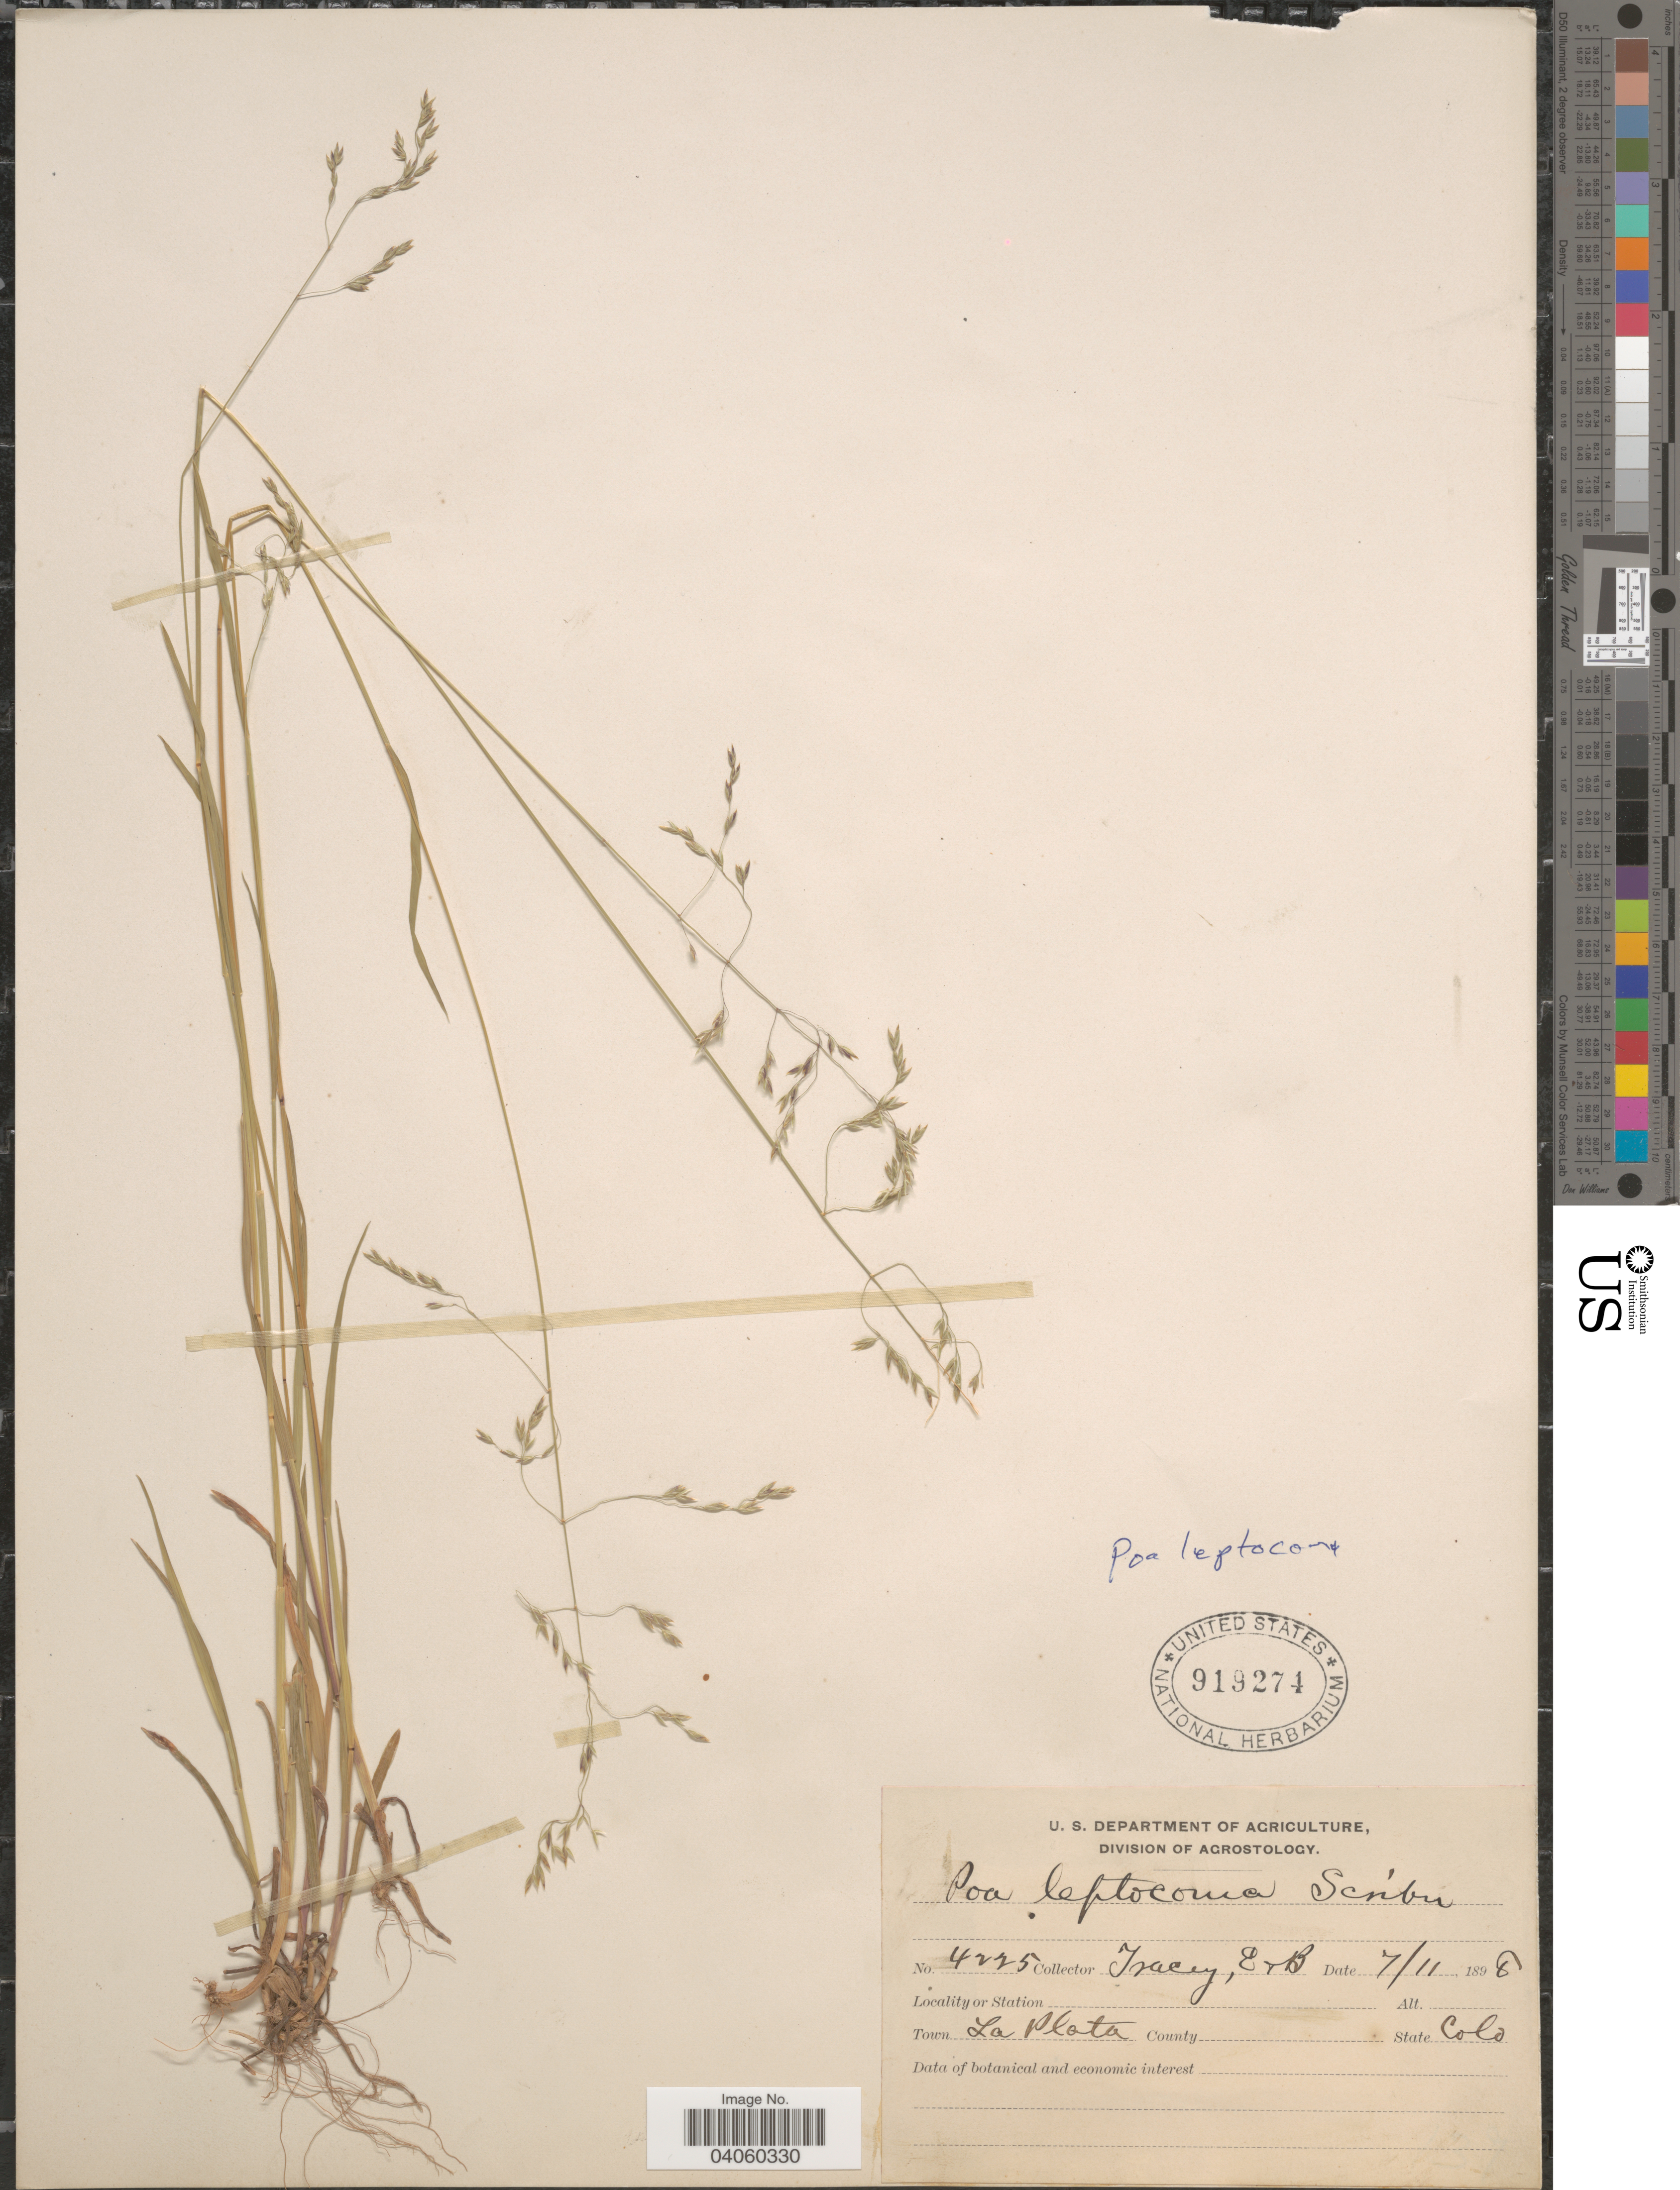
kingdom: Plantae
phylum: Tracheophyta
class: Liliopsida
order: Poales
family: Poaceae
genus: Poa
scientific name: Poa leptocoma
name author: Trin.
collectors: E. Tracey & B. Tracey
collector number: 4225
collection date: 1898-07-11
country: United States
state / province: Colorado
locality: Town La Plata.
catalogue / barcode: US 919274